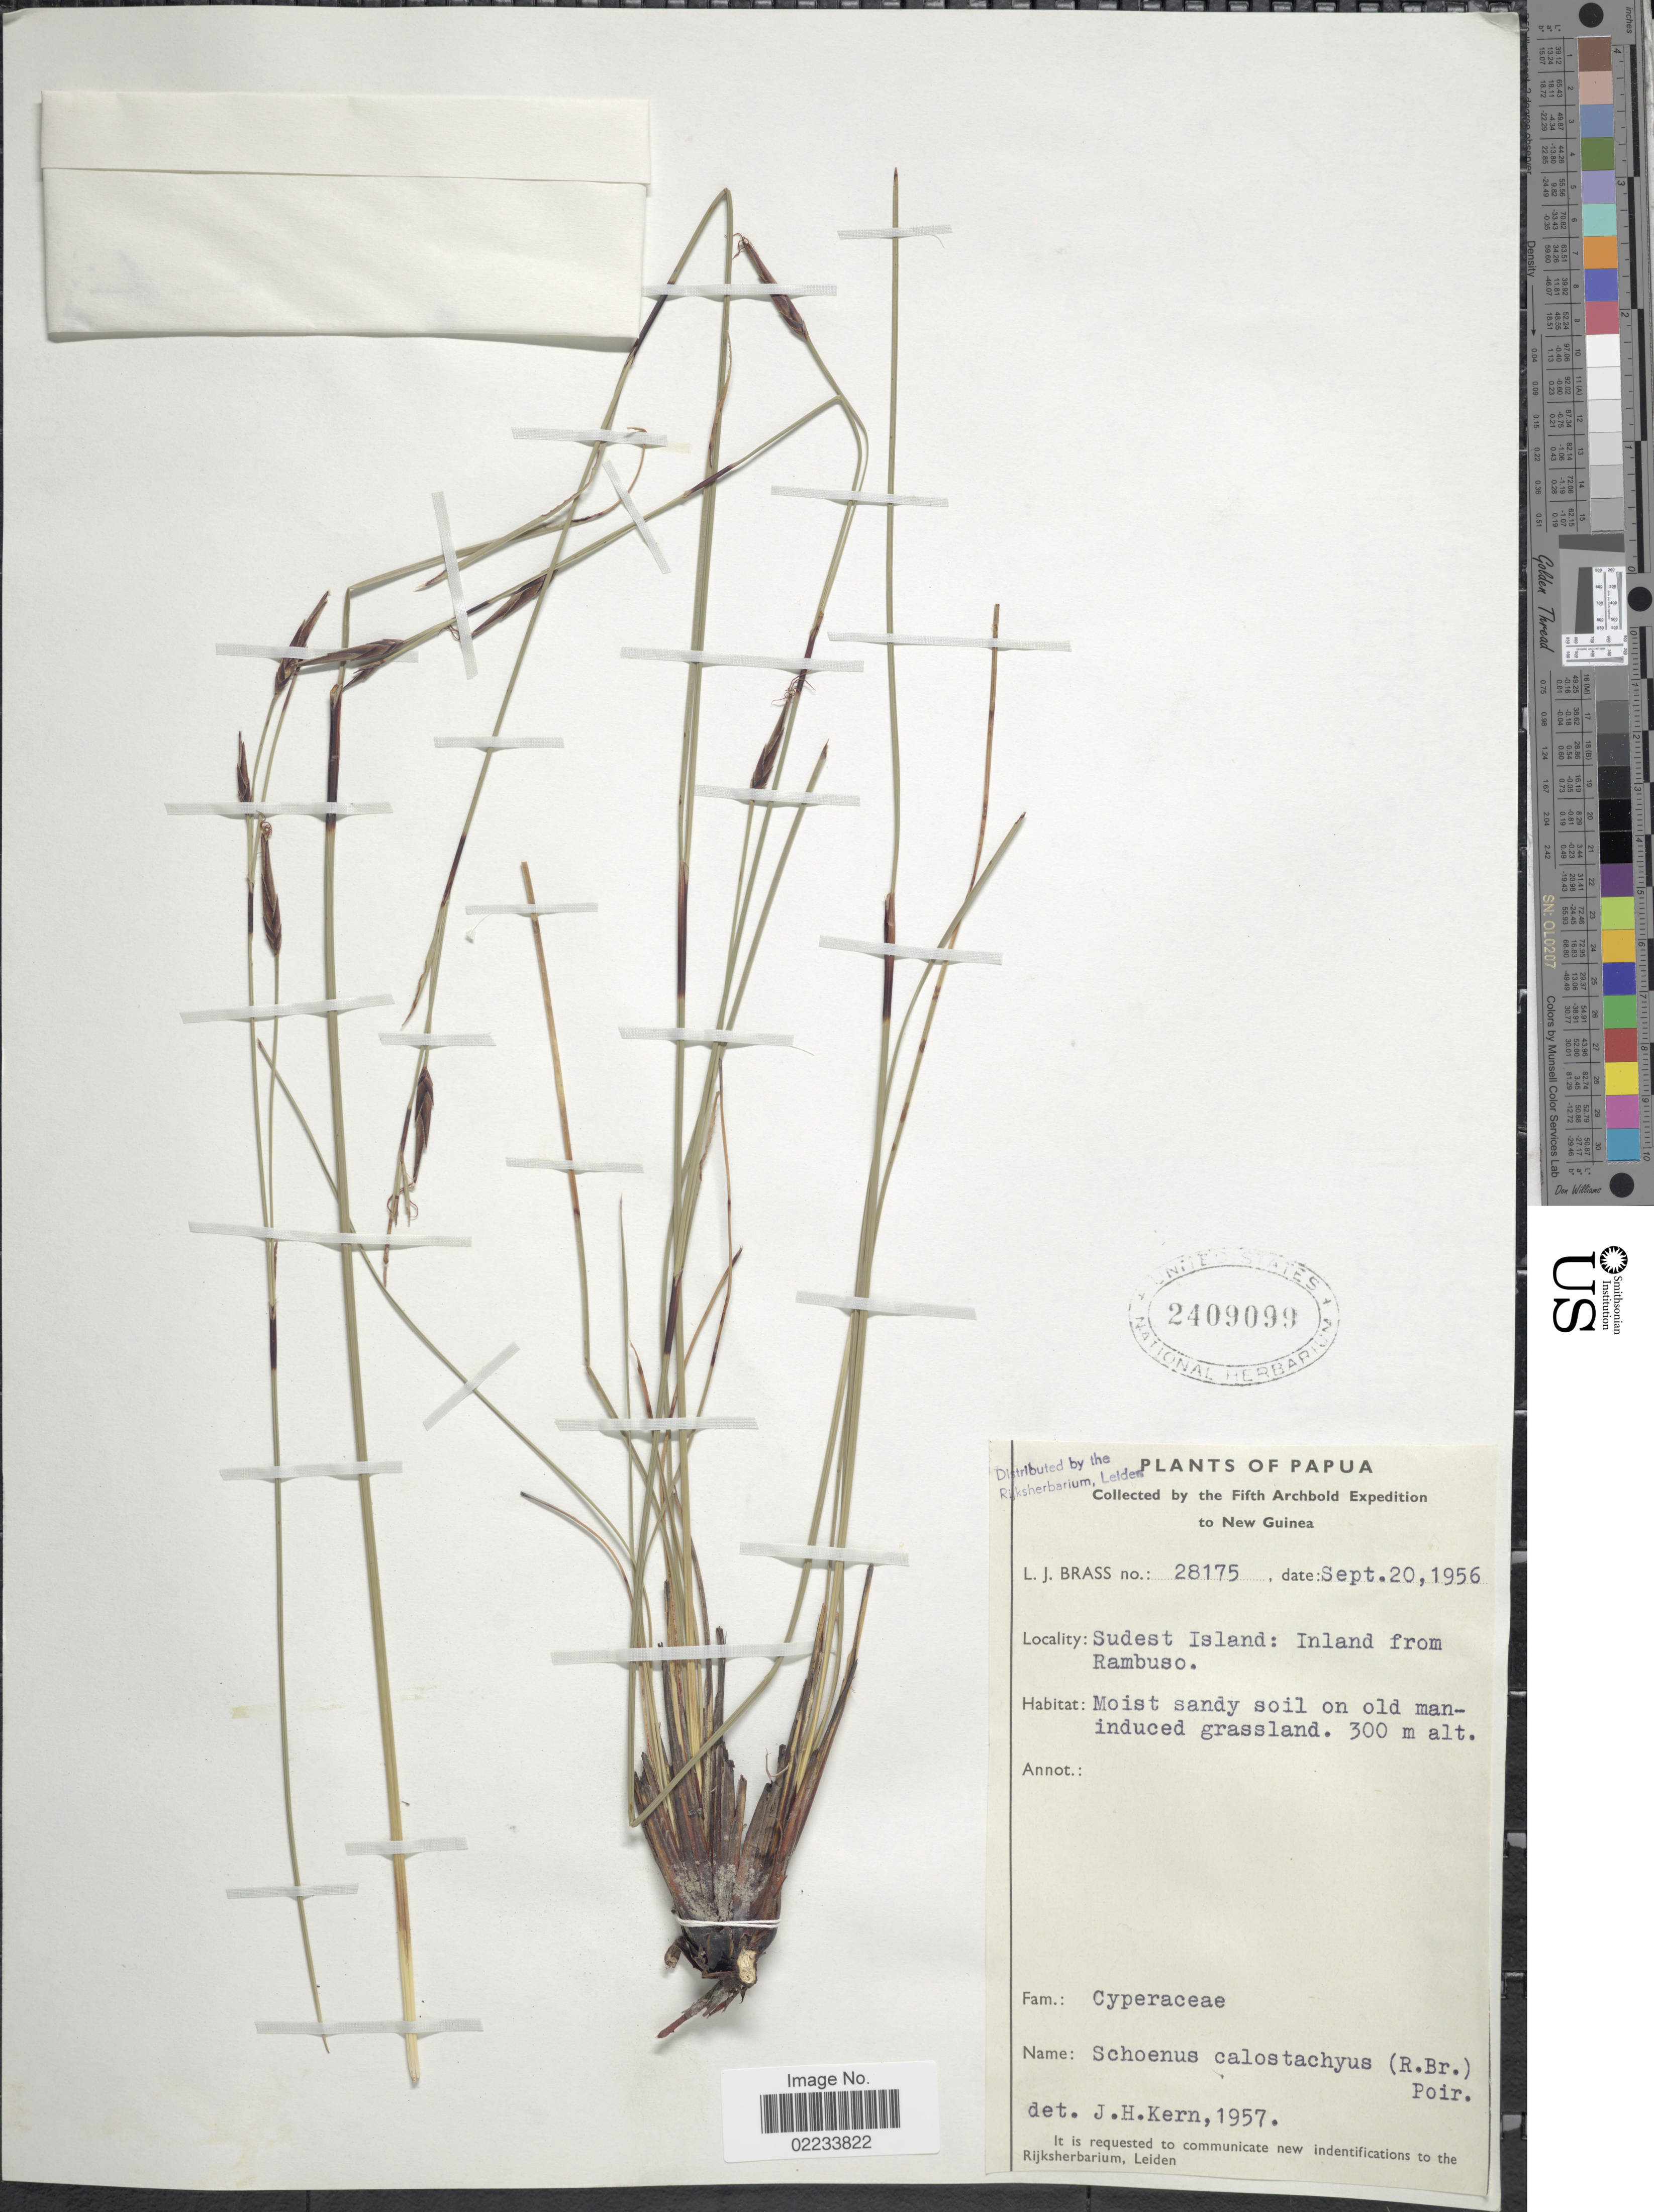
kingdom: Plantae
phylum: Tracheophyta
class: Liliopsida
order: Poales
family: Cyperaceae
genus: Schoenus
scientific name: Schoenus calostachyus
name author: (R. Br.) Poir. ex Roem. & Schult.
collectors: L. J. Brass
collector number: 28175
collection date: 1956-09-20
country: Papua New Guinea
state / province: Milne Bay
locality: Sudest Island: Inland from Rambuso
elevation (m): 300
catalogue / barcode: US 2409099